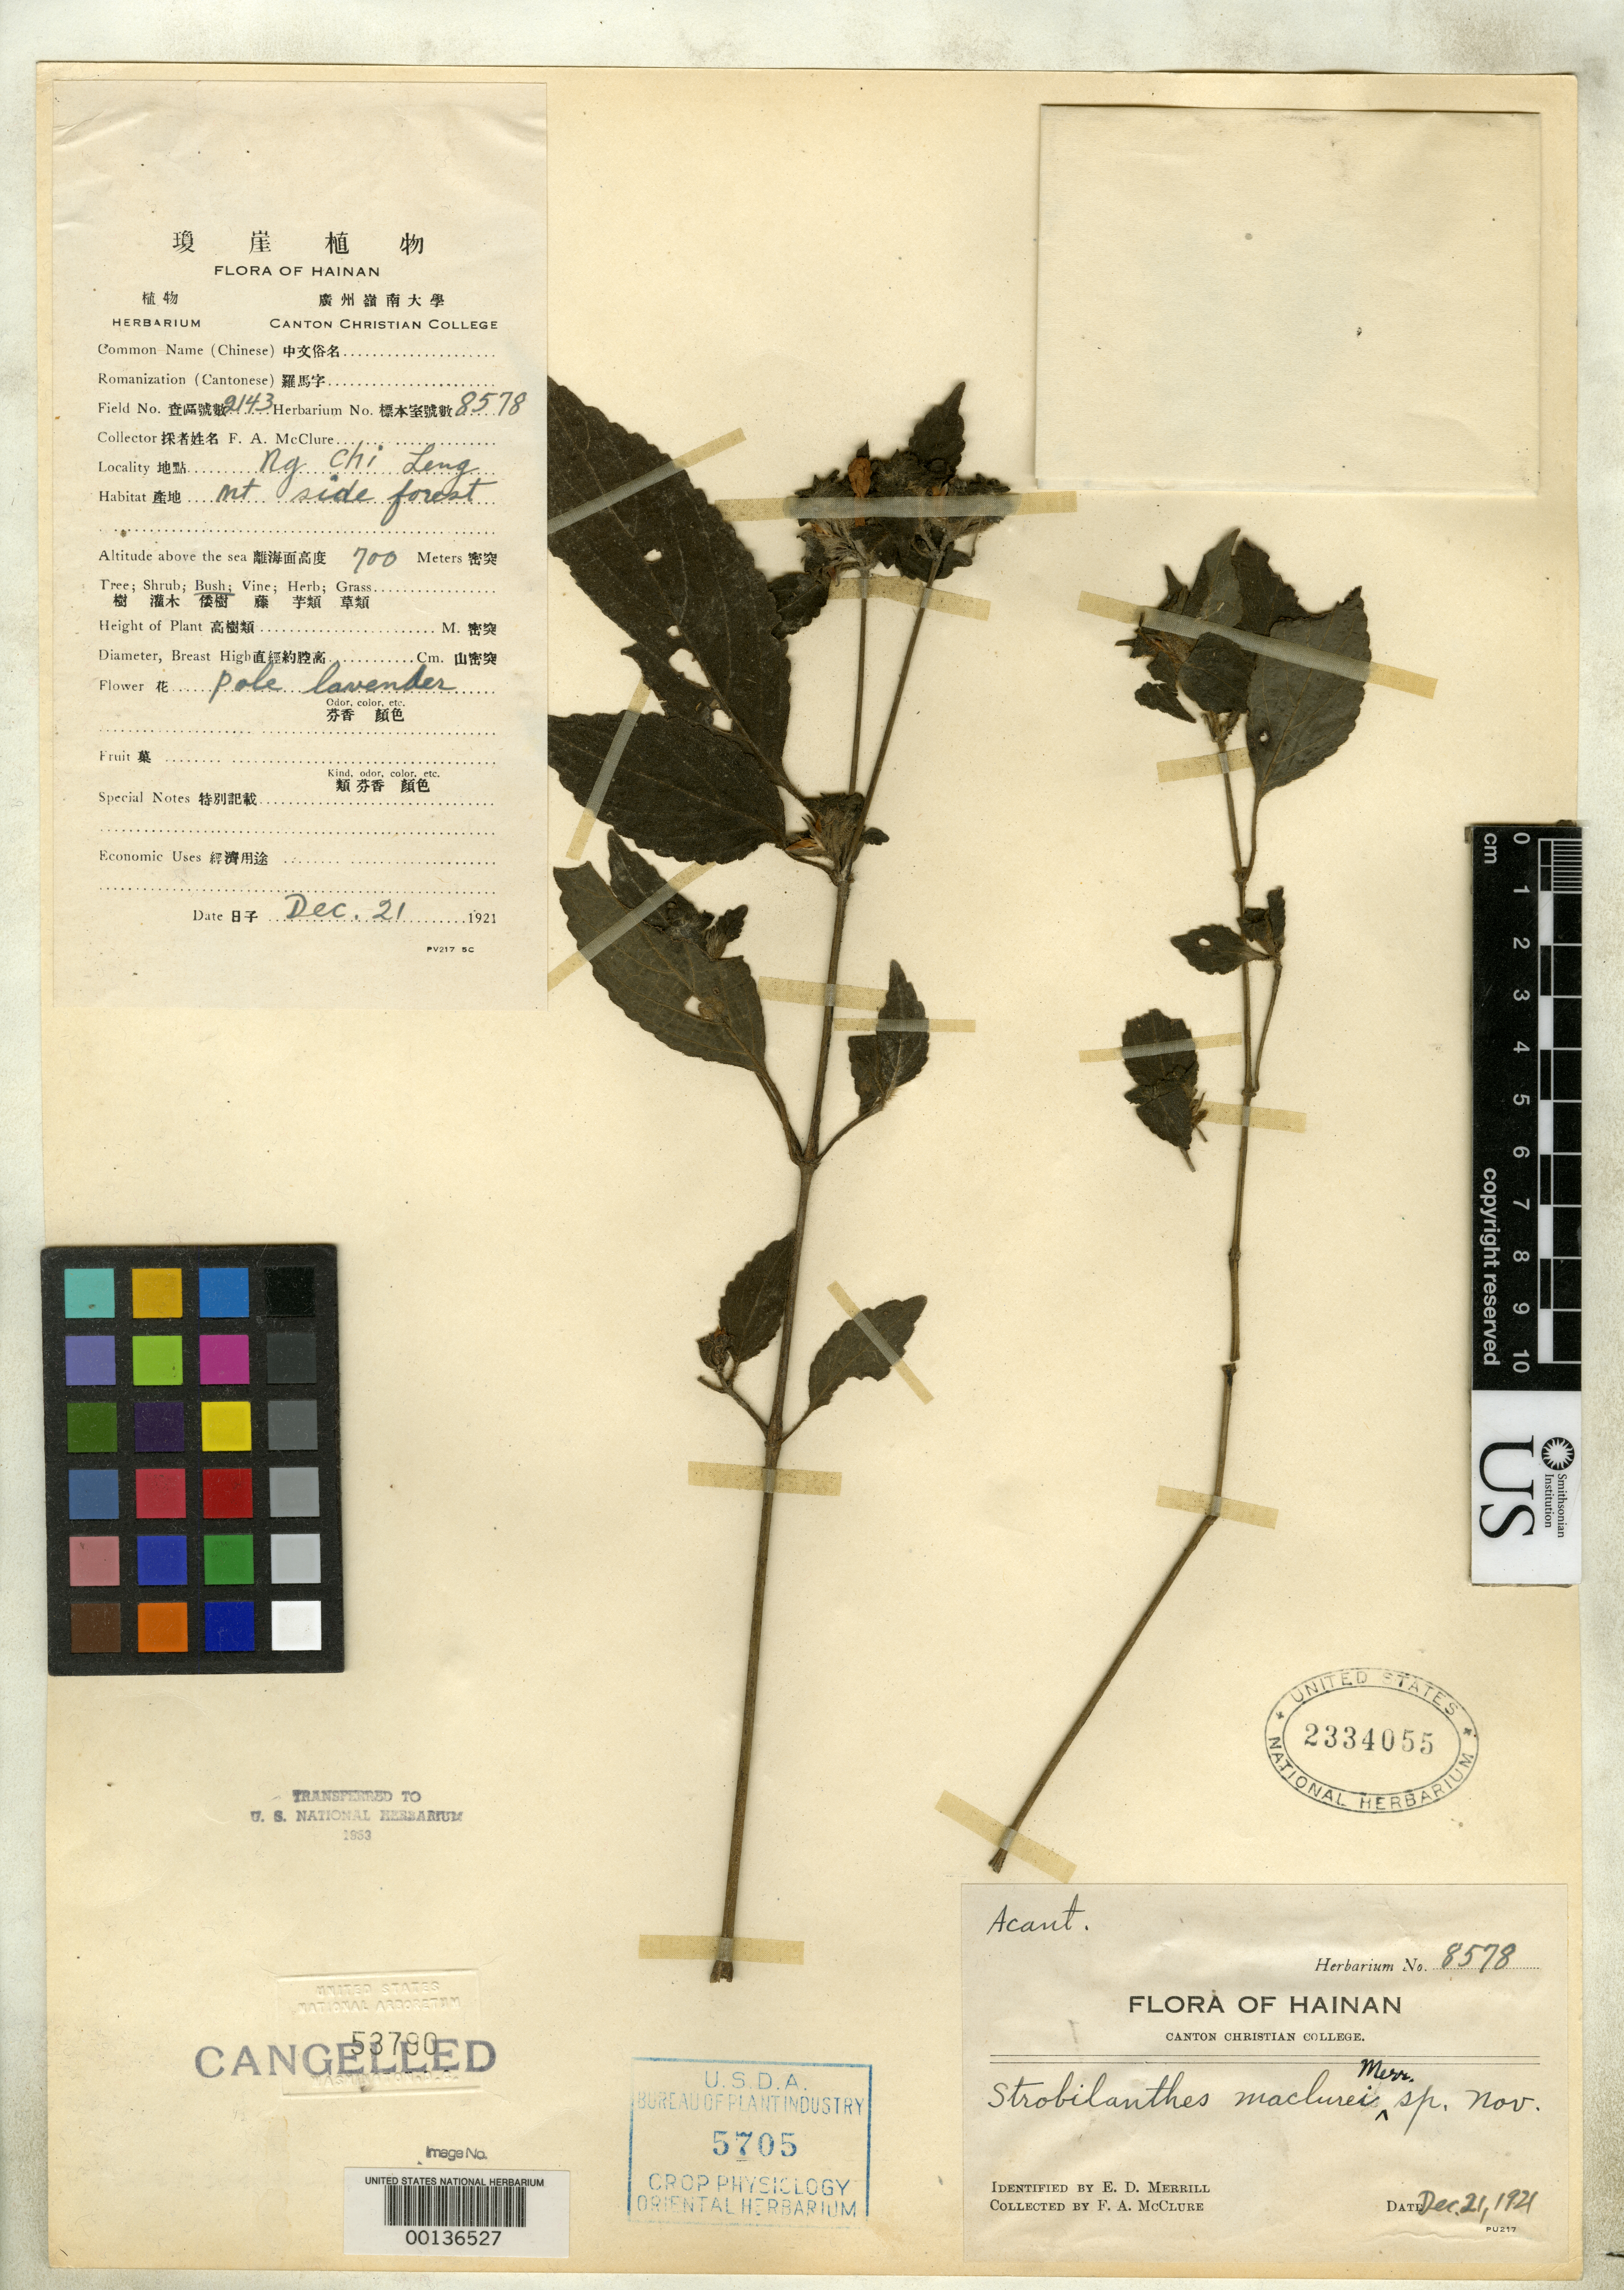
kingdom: Plantae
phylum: Tracheophyta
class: Magnoliopsida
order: Lamiales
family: Acanthaceae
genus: Strobilanthes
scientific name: Strobilanthes maclurei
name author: Merr.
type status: Isotype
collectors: F. A. McClure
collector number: C.C.C. 8578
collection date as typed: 21 Dec 1921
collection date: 1921-12-21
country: China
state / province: Hainan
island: Hainan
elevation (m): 700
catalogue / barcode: US 2334055